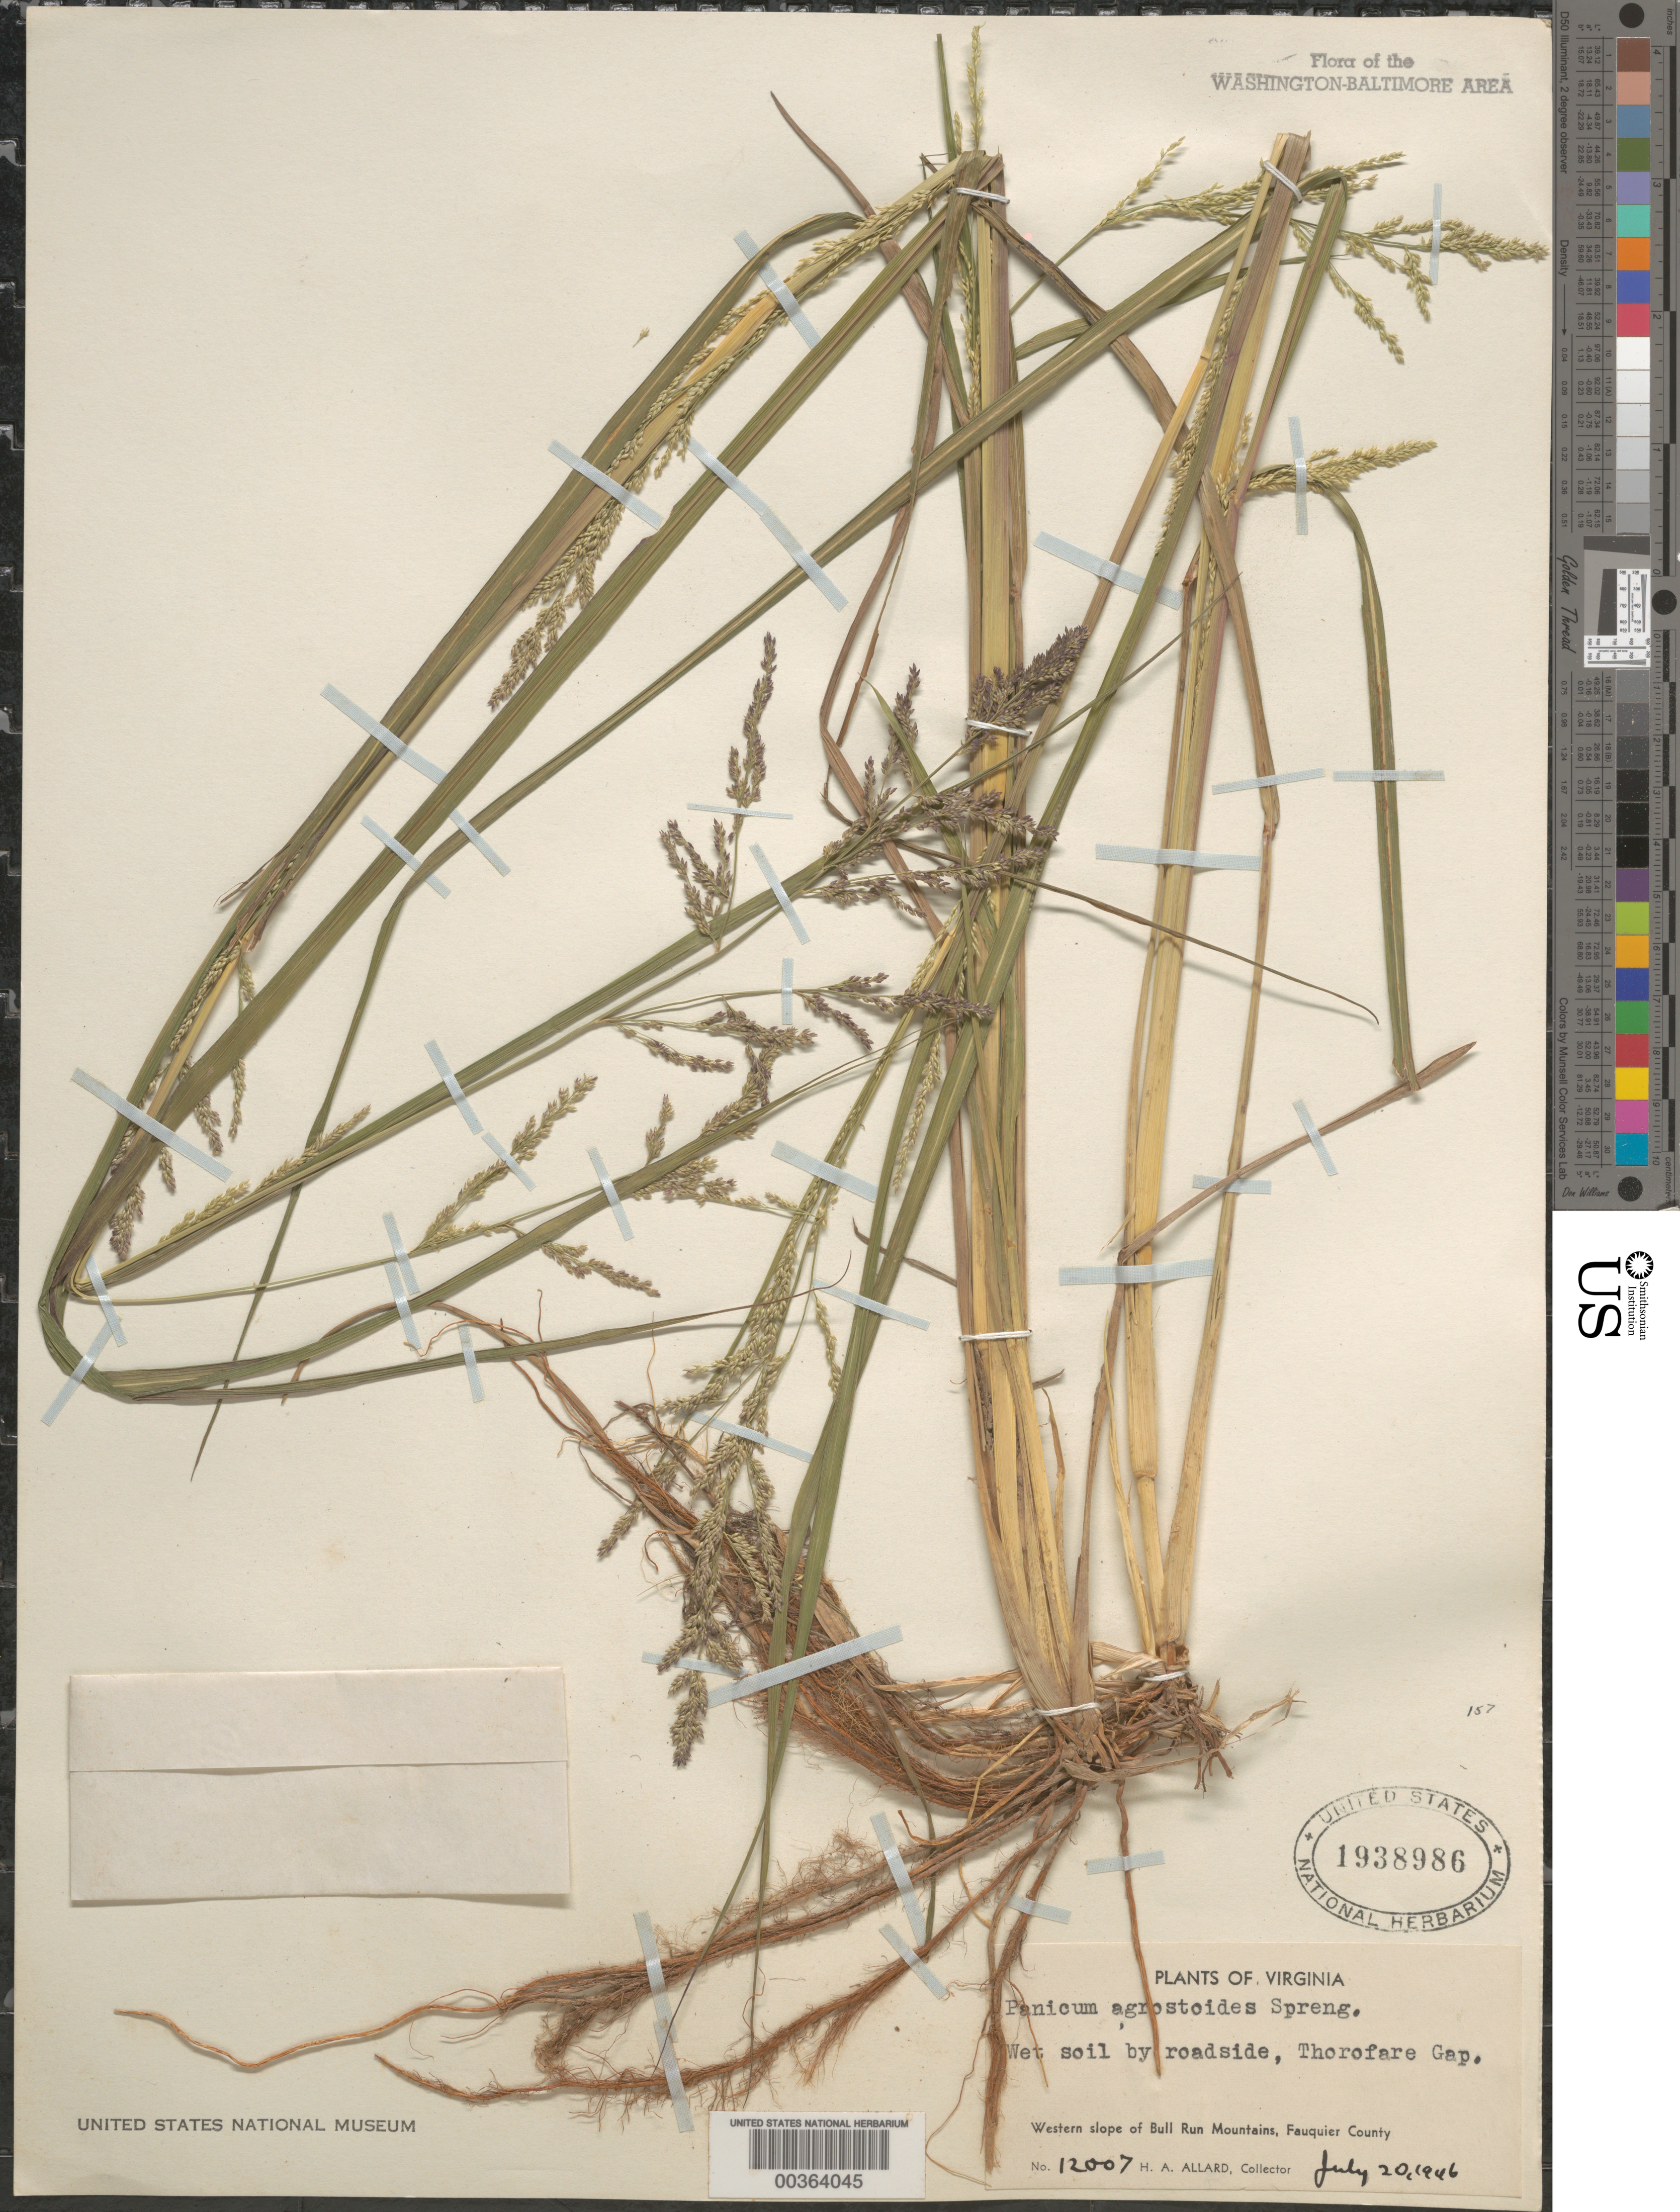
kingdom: Plantae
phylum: Tracheophyta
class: Liliopsida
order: Poales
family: Poaceae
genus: Coleataenia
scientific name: Coleataenia rigidula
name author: (Bosc ex Nees) LeBlond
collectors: H. A. Allard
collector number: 12007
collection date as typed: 20 Jul 1946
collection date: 1946-07-20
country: United States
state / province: Virginia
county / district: Fauquier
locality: Thorofare Gap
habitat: Wet soil by roadside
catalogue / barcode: US 1938986